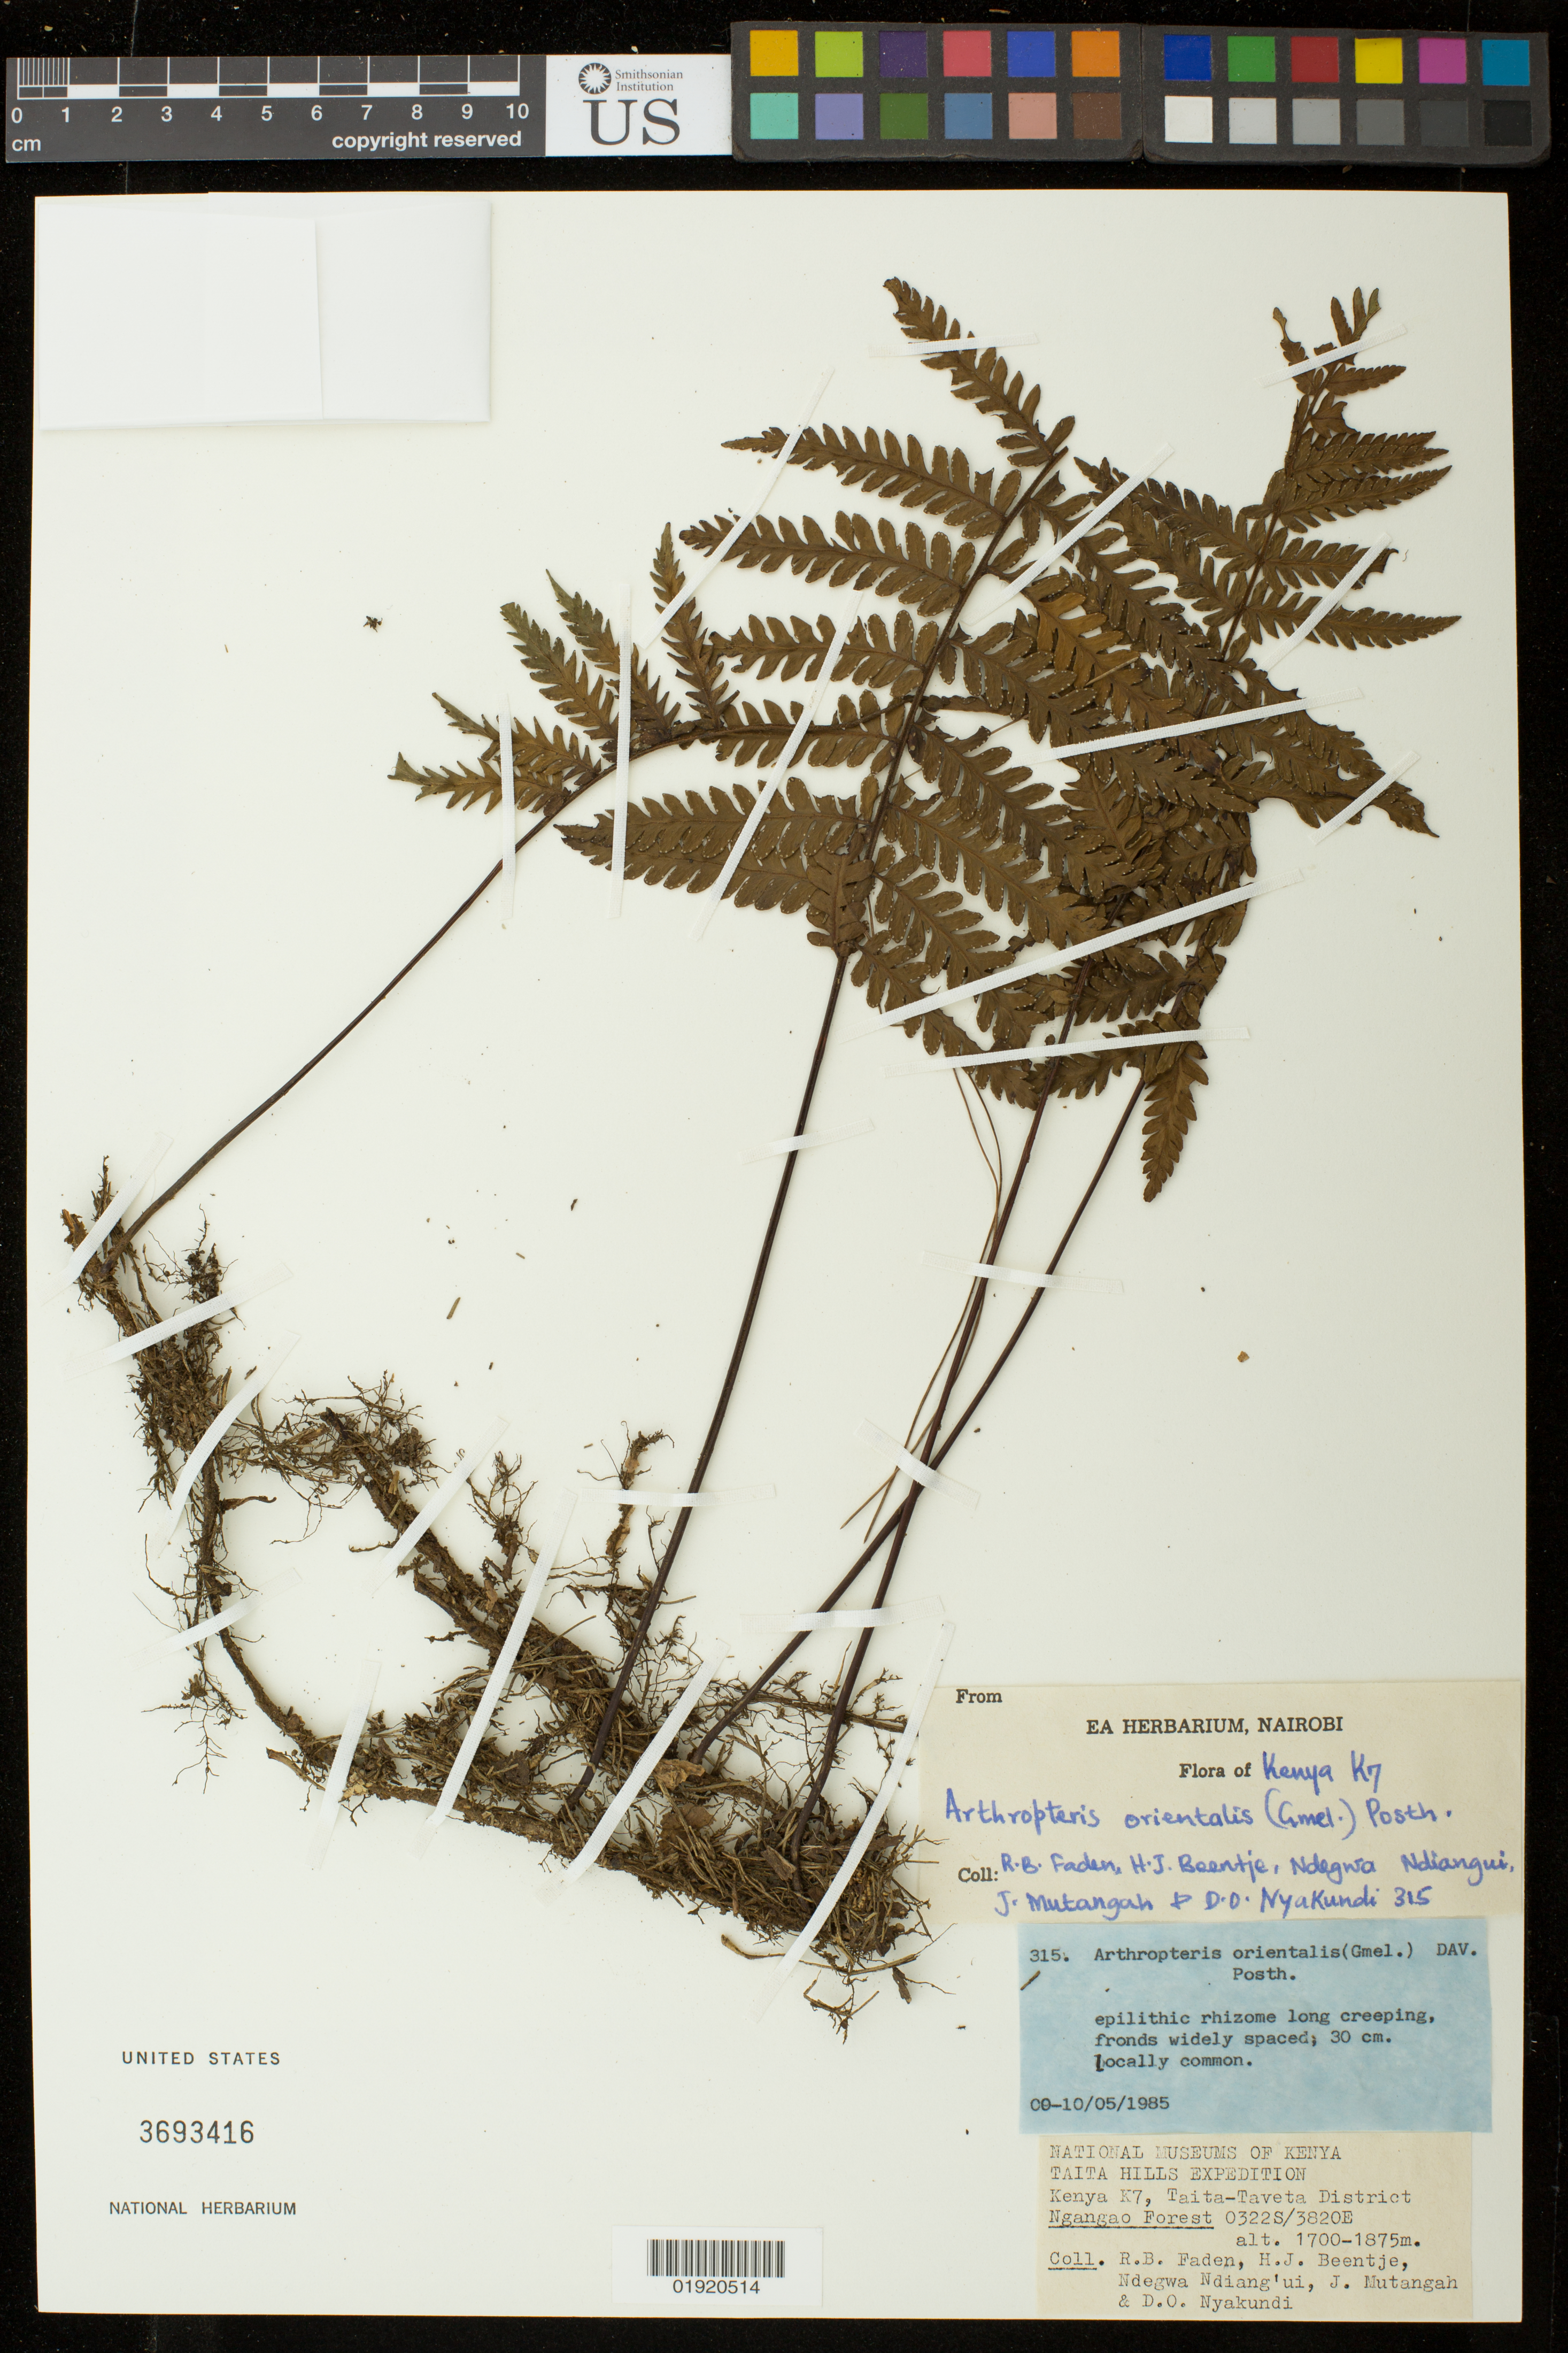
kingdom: Plantae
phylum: Tracheophyta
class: Polypodiopsida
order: Polypodiales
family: Tectariaceae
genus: Arthropteris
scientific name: Arthropteris orientalis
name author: (J.F. Gmel.) Posth.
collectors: R. B. Faden, H. J. Beentje, N. Ndinag'ui, J. Mutangah & D. Nyakundi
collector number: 315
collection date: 1985-05-09/1985-05-10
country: Kenya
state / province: Taita Taveta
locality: Kenya K7, Taita-Taveta District, Taita Hills, Ngangao Forest.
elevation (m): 1700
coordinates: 0322S, 3820E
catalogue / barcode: US 3693416